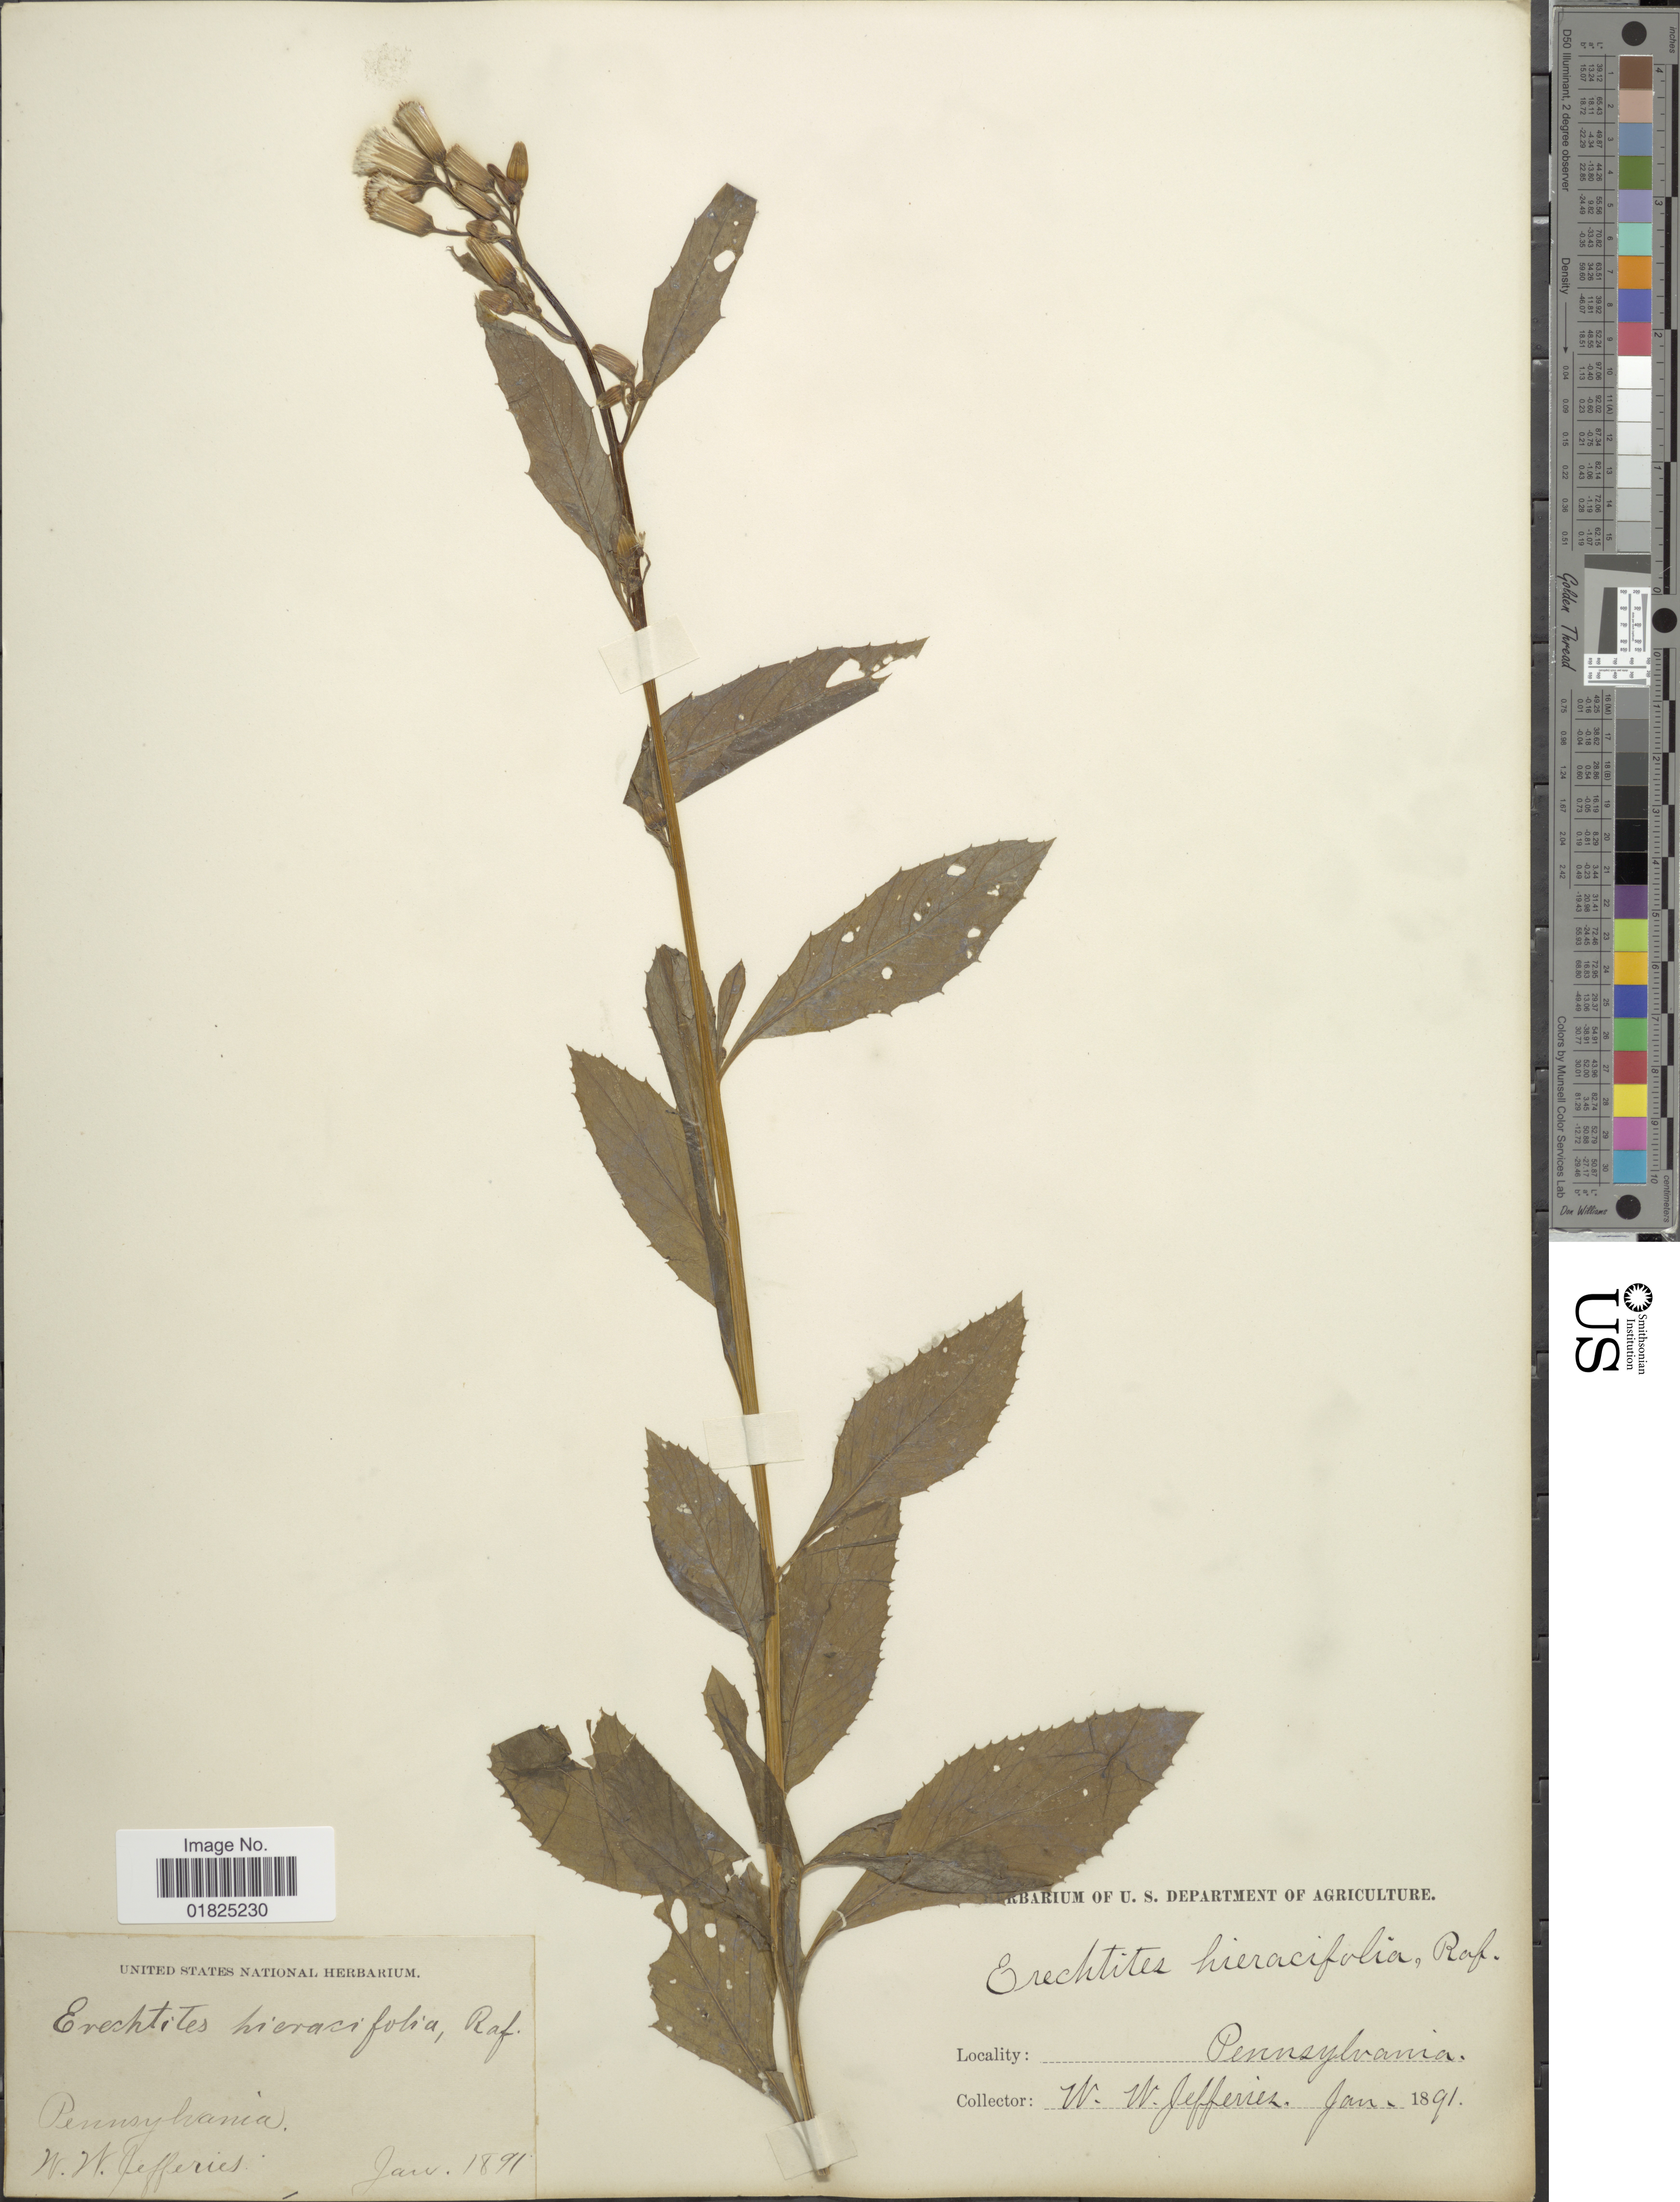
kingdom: Plantae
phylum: Tracheophyta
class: Magnoliopsida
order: Asterales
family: Asteraceae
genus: Erechtites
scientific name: Erechtites hieraciifolius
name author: (L.) Raf. ex DC.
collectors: W. Jeffries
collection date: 1891-01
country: United States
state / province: Pennsylvania